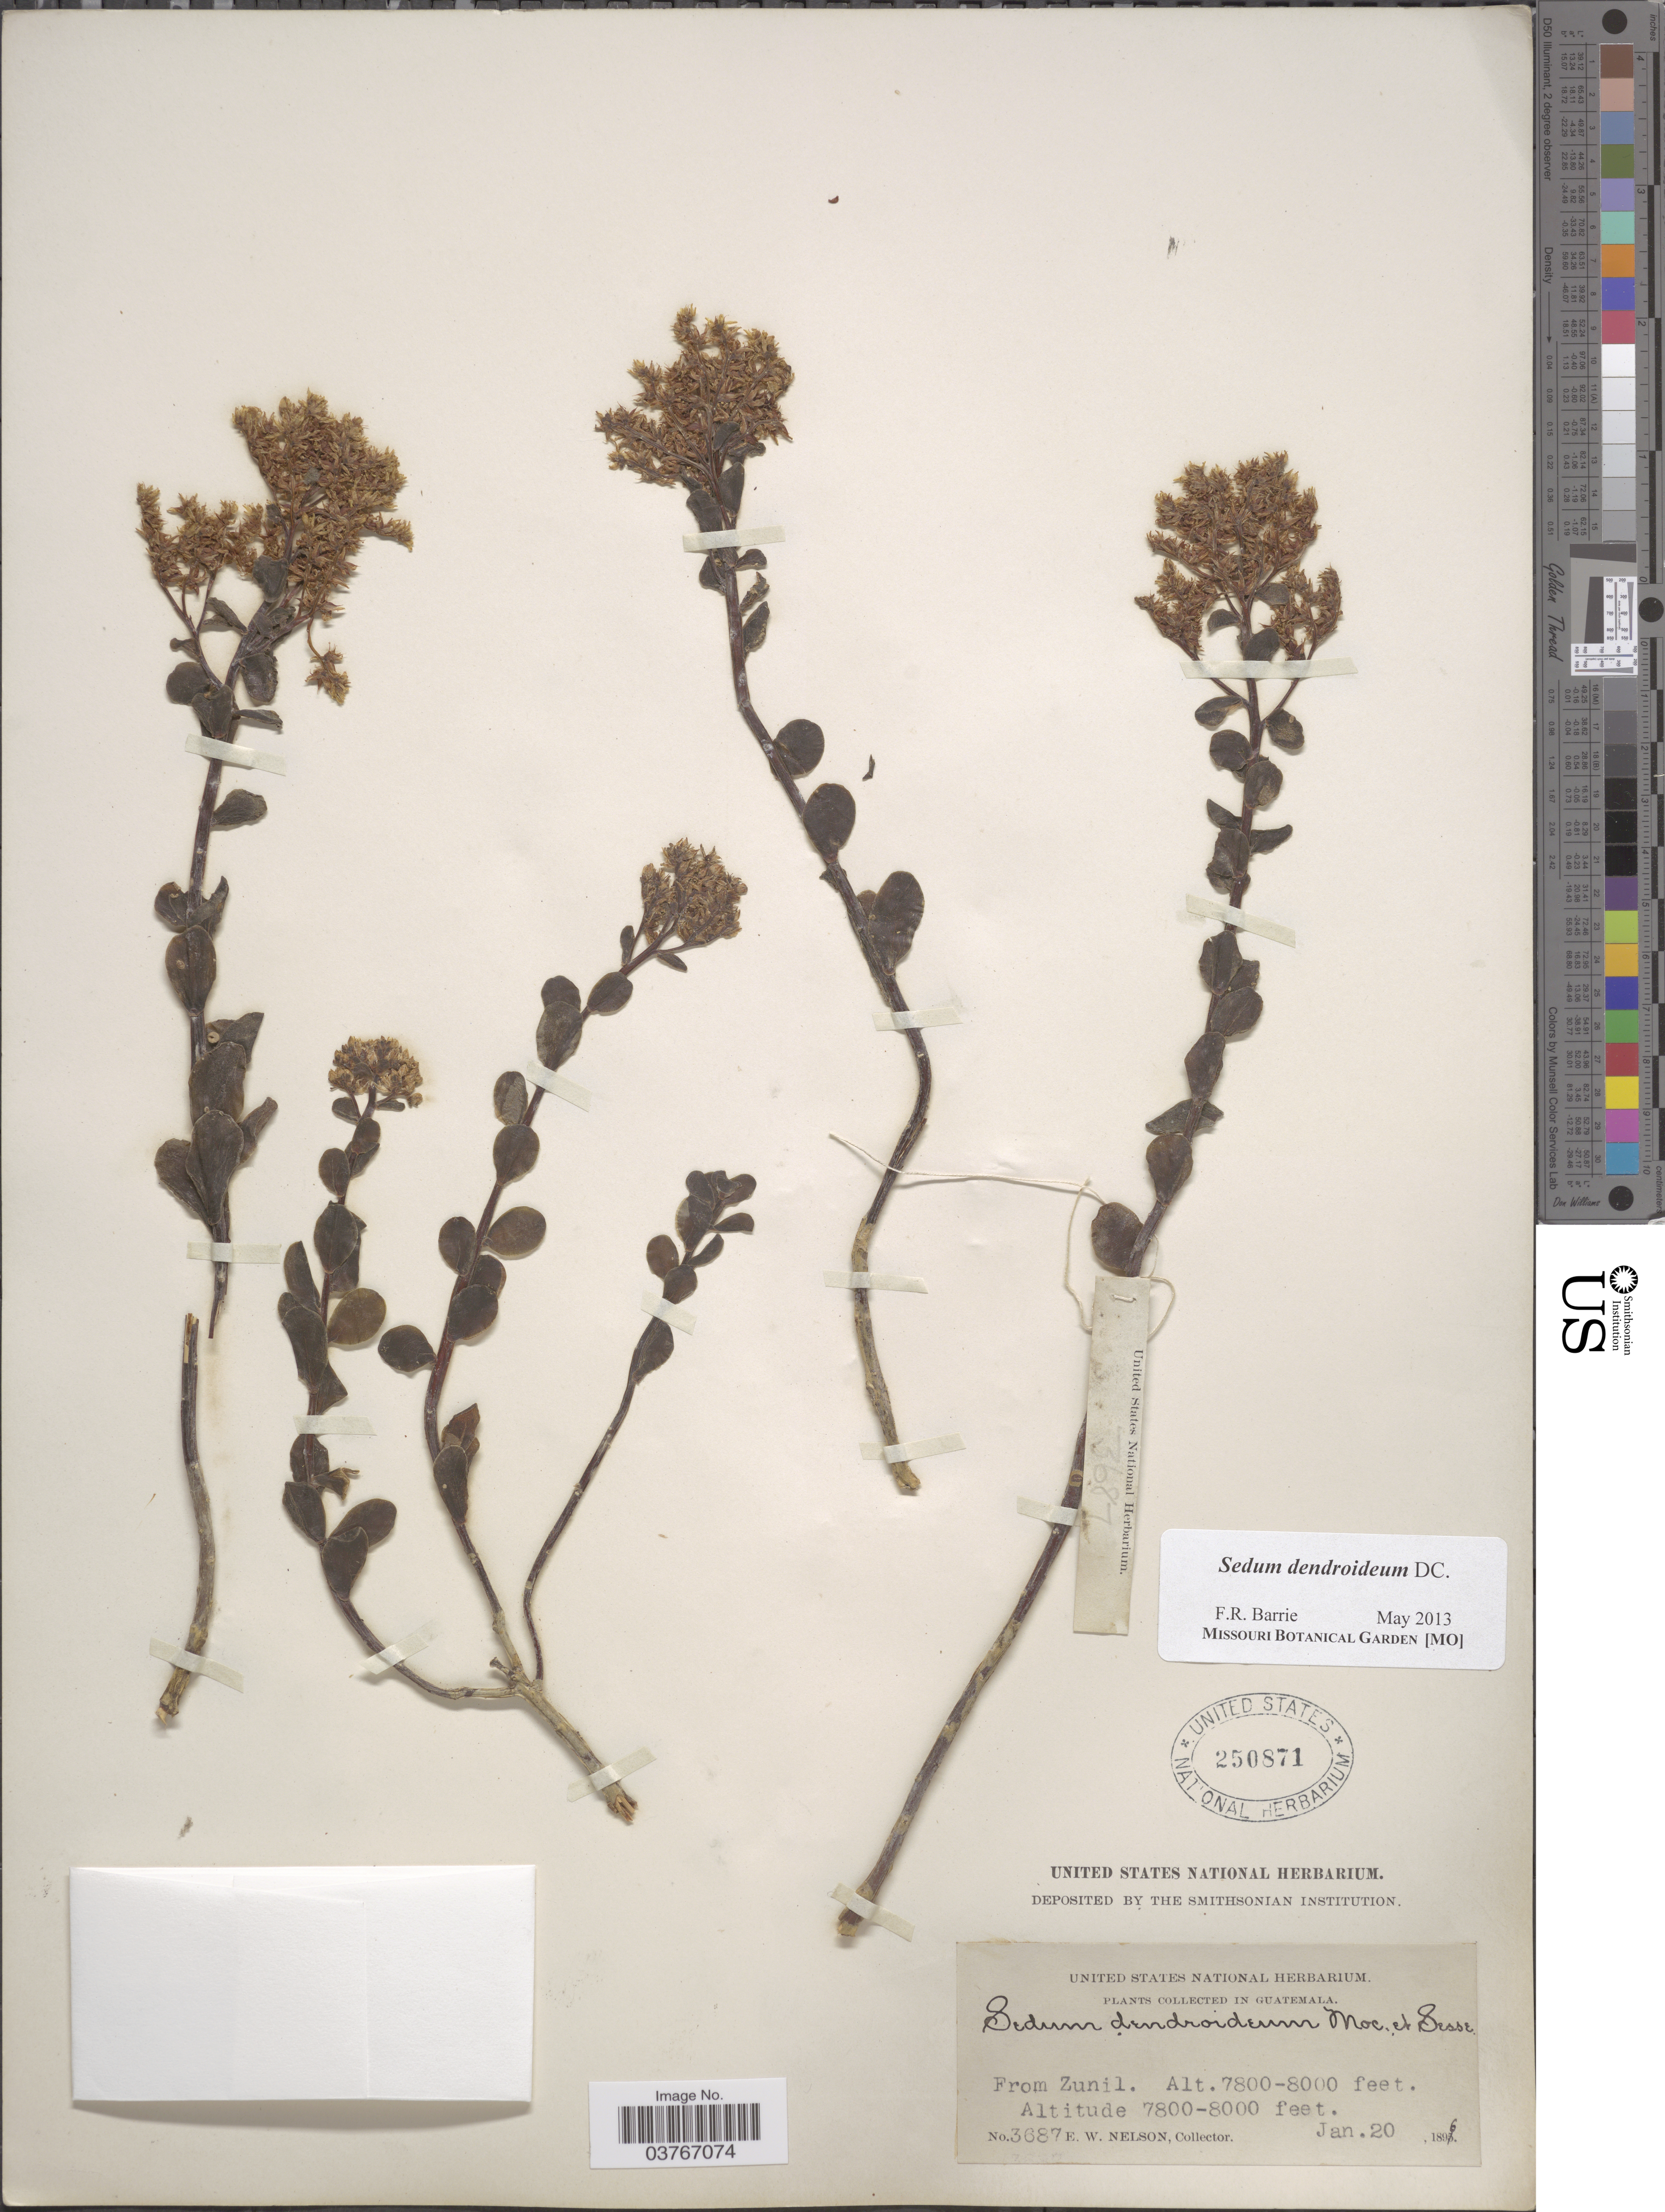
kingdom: Plantae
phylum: Tracheophyta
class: Magnoliopsida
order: Saxifragales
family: Crassulaceae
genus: Sedum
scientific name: Sedum dendroideum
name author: Moc. & Sessé ex DC.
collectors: E. W. Nelson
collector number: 3687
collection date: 1896-01-20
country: Guatemala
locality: From Zunil.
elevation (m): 2377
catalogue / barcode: US 250871